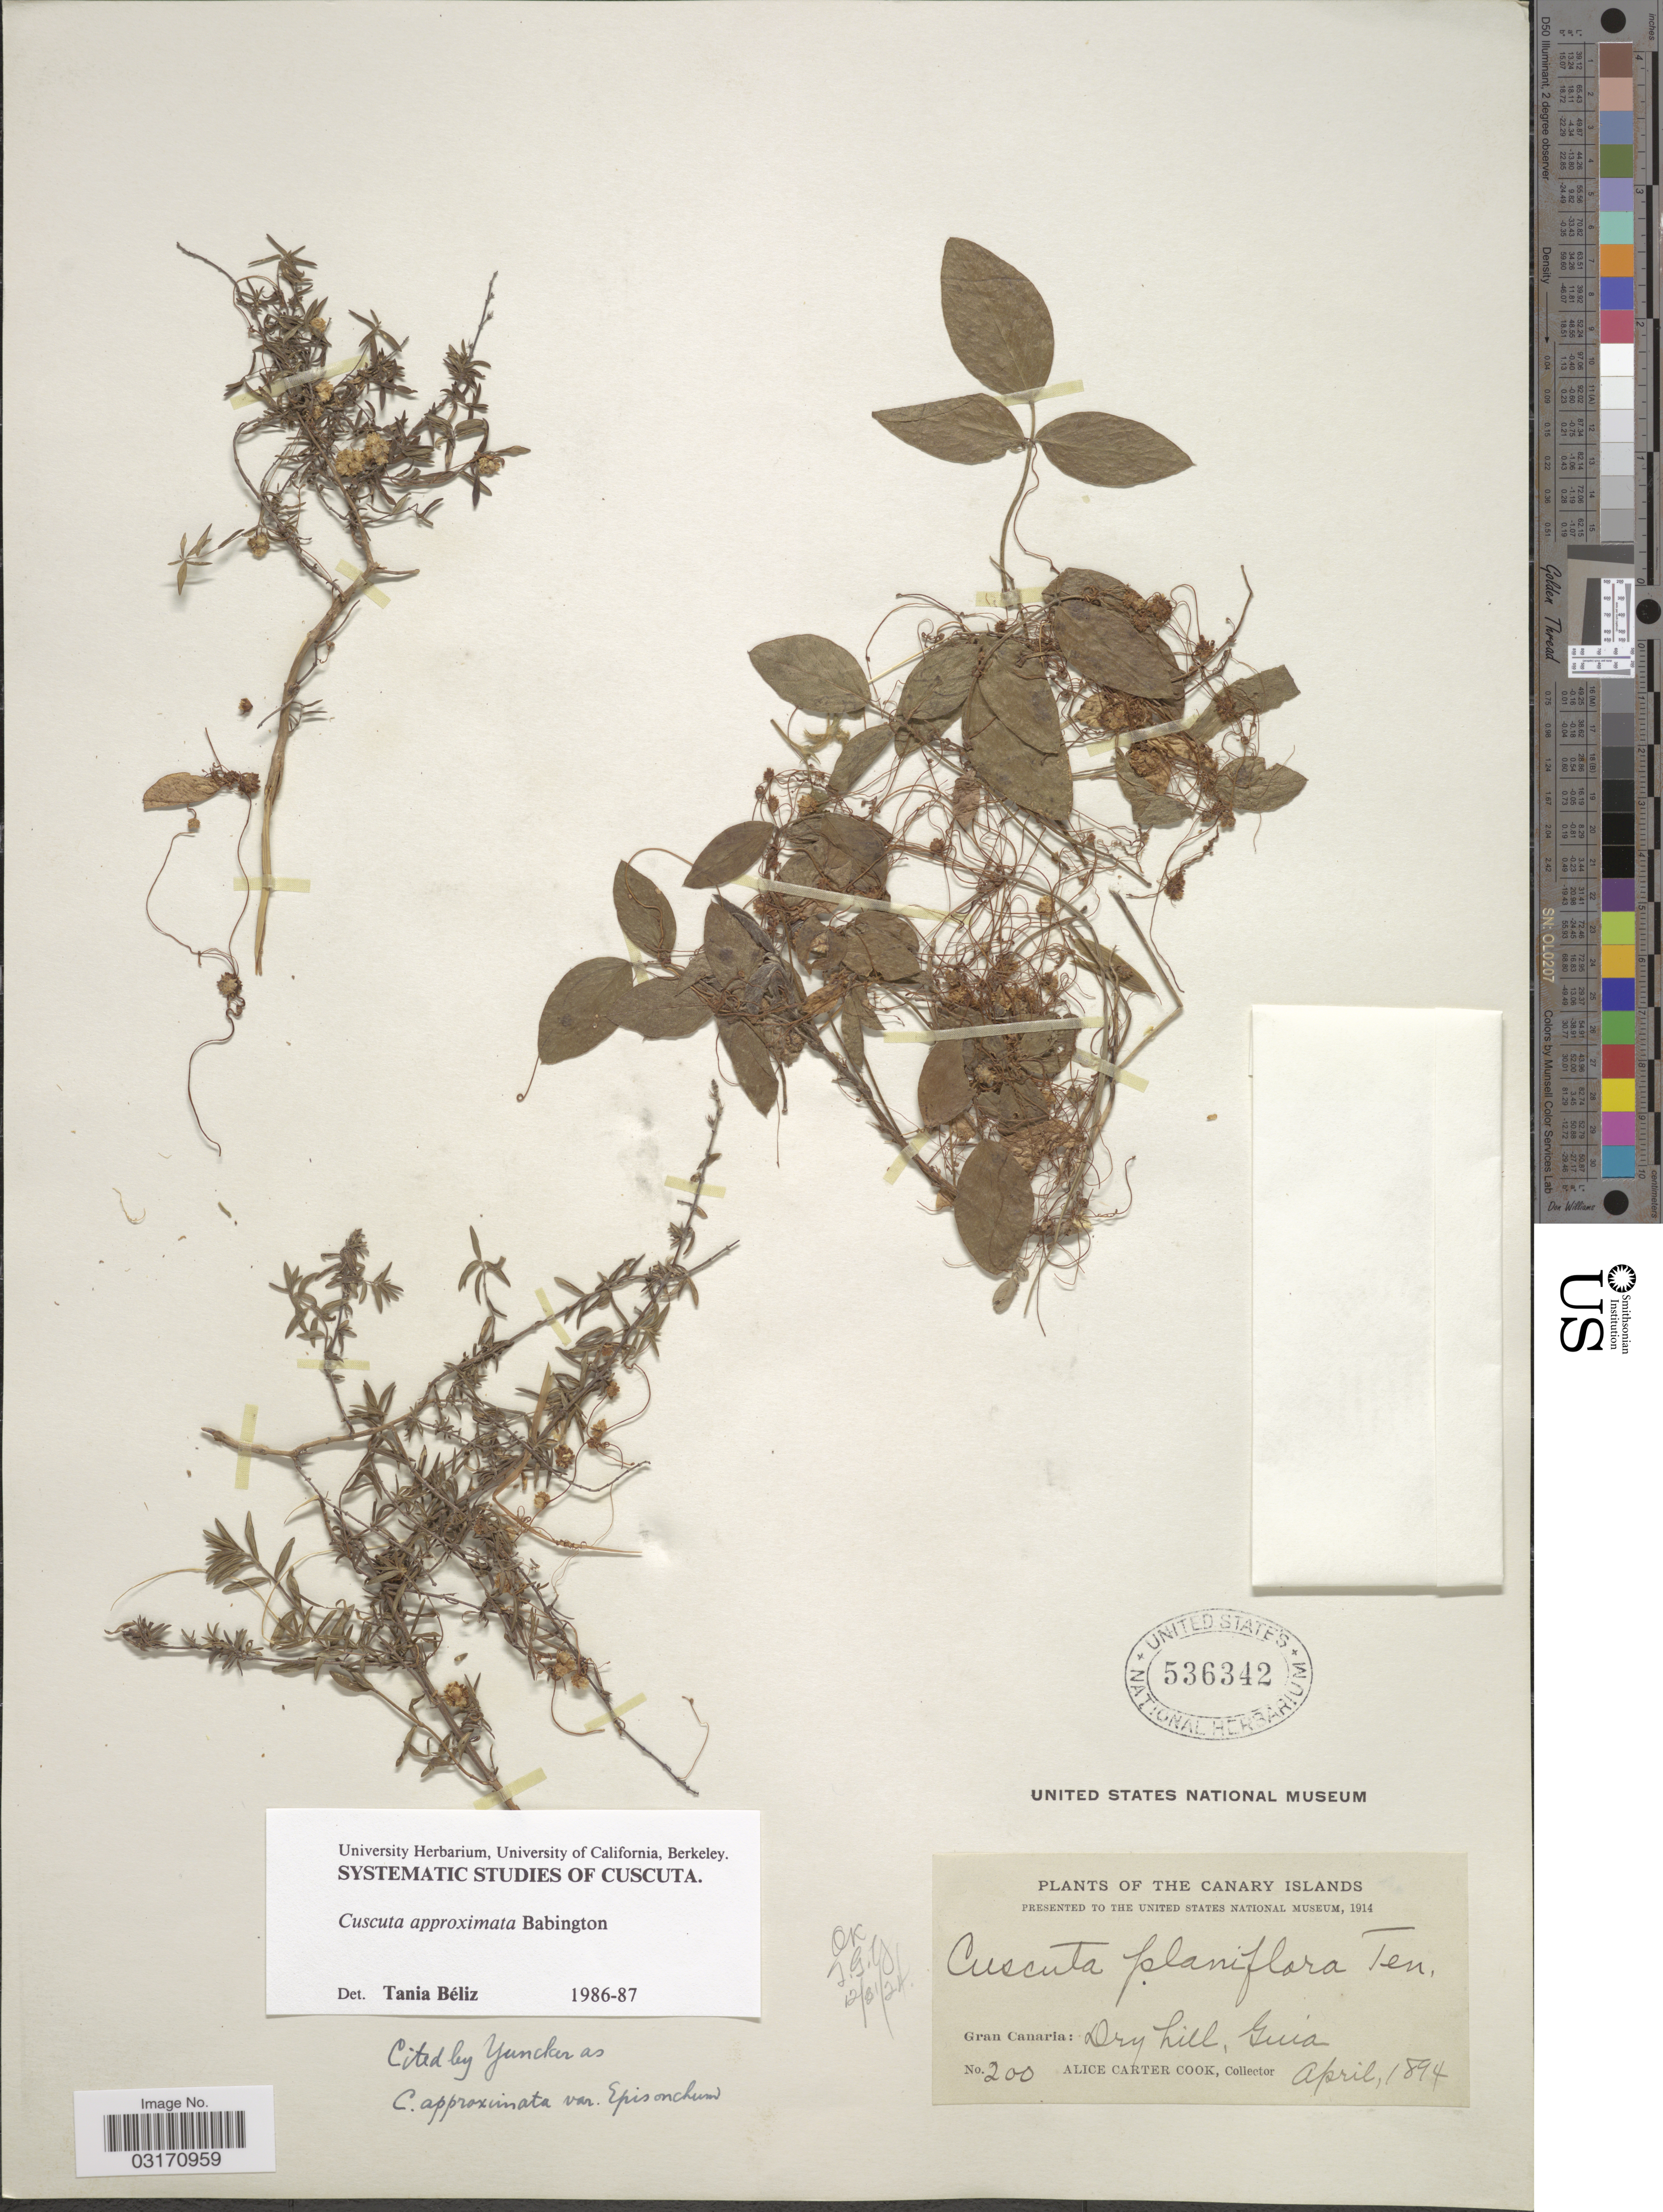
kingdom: Plantae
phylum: Tracheophyta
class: Magnoliopsida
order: Solanales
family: Convolvulaceae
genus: Cuscuta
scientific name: Cuscuta approximata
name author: Bab.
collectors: Alice C. Cook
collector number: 200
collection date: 1894-04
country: Spain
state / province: Canarias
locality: The Canary Islands. Gran Canaria: Dry hills, Guia.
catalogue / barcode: US 536342